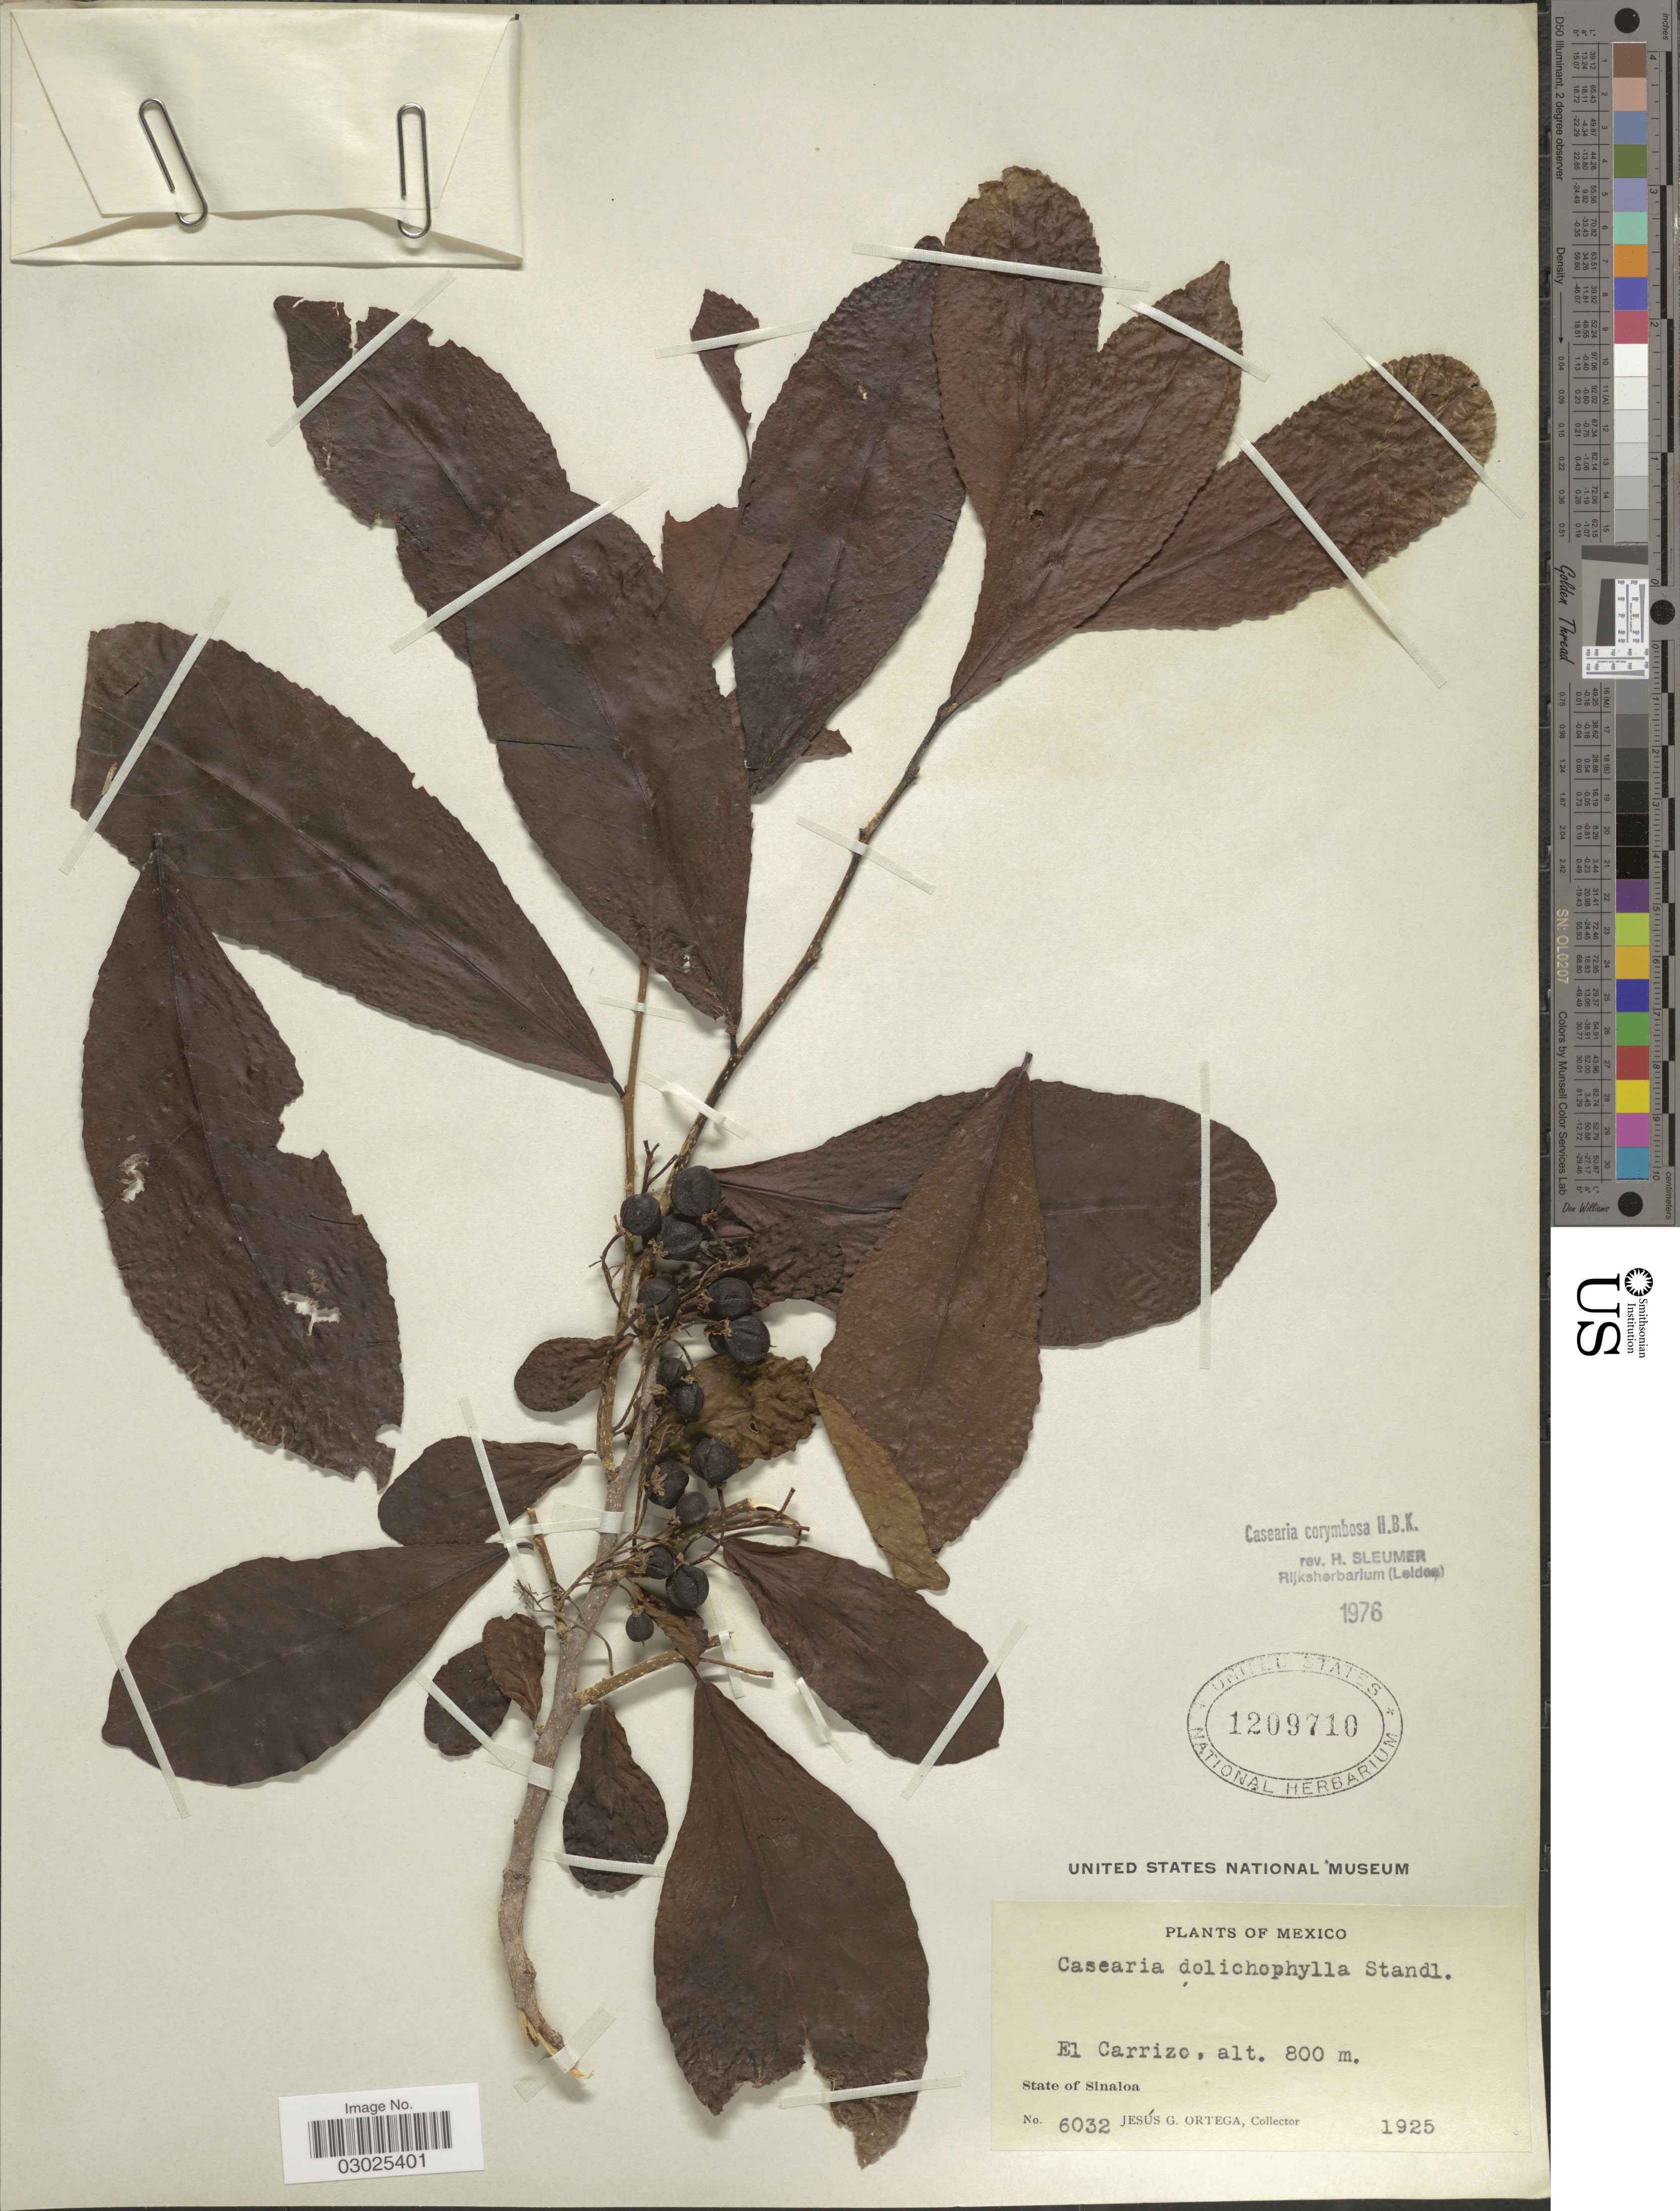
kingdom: Plantae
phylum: Tracheophyta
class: Magnoliopsida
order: Malpighiales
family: Salicaceae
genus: Casearia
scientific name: Casearia corymbosa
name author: Kunth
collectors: J. Ortega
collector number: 6032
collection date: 1925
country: Mexico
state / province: Sinaloa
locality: El Carrizo.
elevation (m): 800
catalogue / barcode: US 1209710